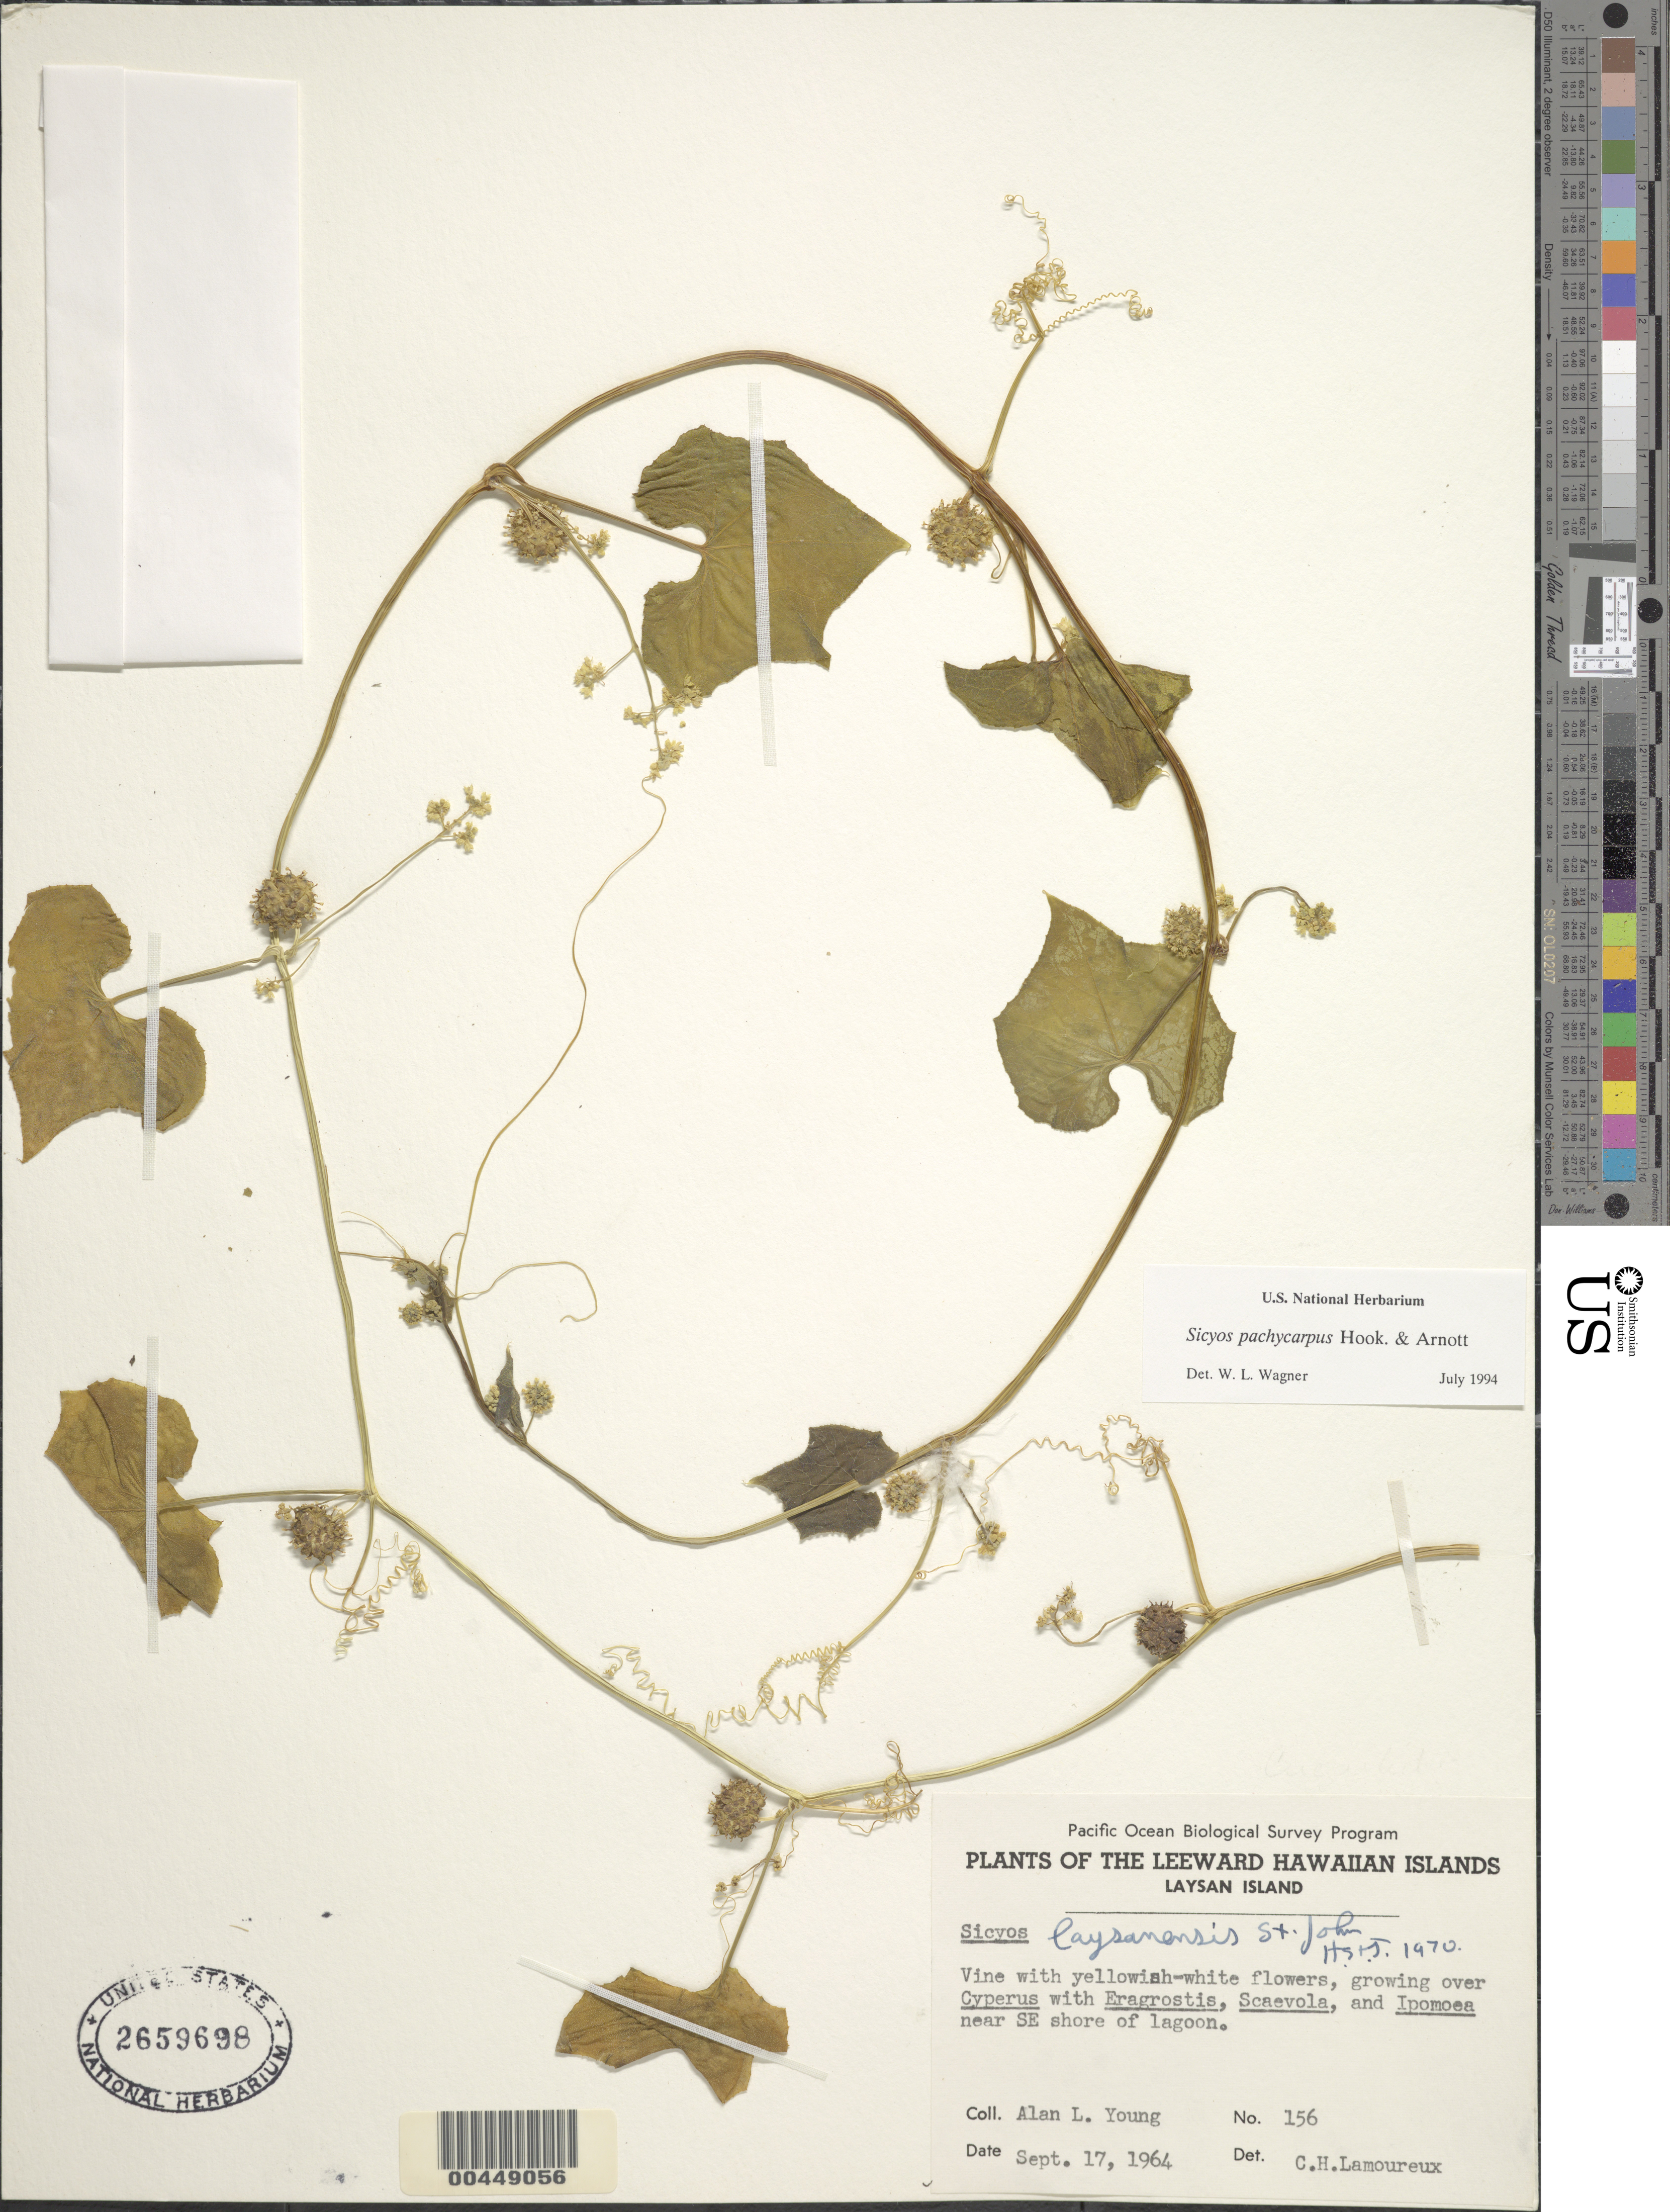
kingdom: Plantae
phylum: Tracheophyta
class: Magnoliopsida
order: Cucurbitales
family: Cucurbitaceae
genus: Sicyos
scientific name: Sicyos pachycarpus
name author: Hook. & Arn.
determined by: Wagner, W. L., (BOT), Smithsonian Institution - National Museum of Natural History (UNITED STATES)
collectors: A. Young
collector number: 156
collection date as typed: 17 Sep 1964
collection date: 1964-09-17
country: United States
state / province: Hawaii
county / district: Honolulu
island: Laysan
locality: Near SE shore of lagoon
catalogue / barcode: US 2659698